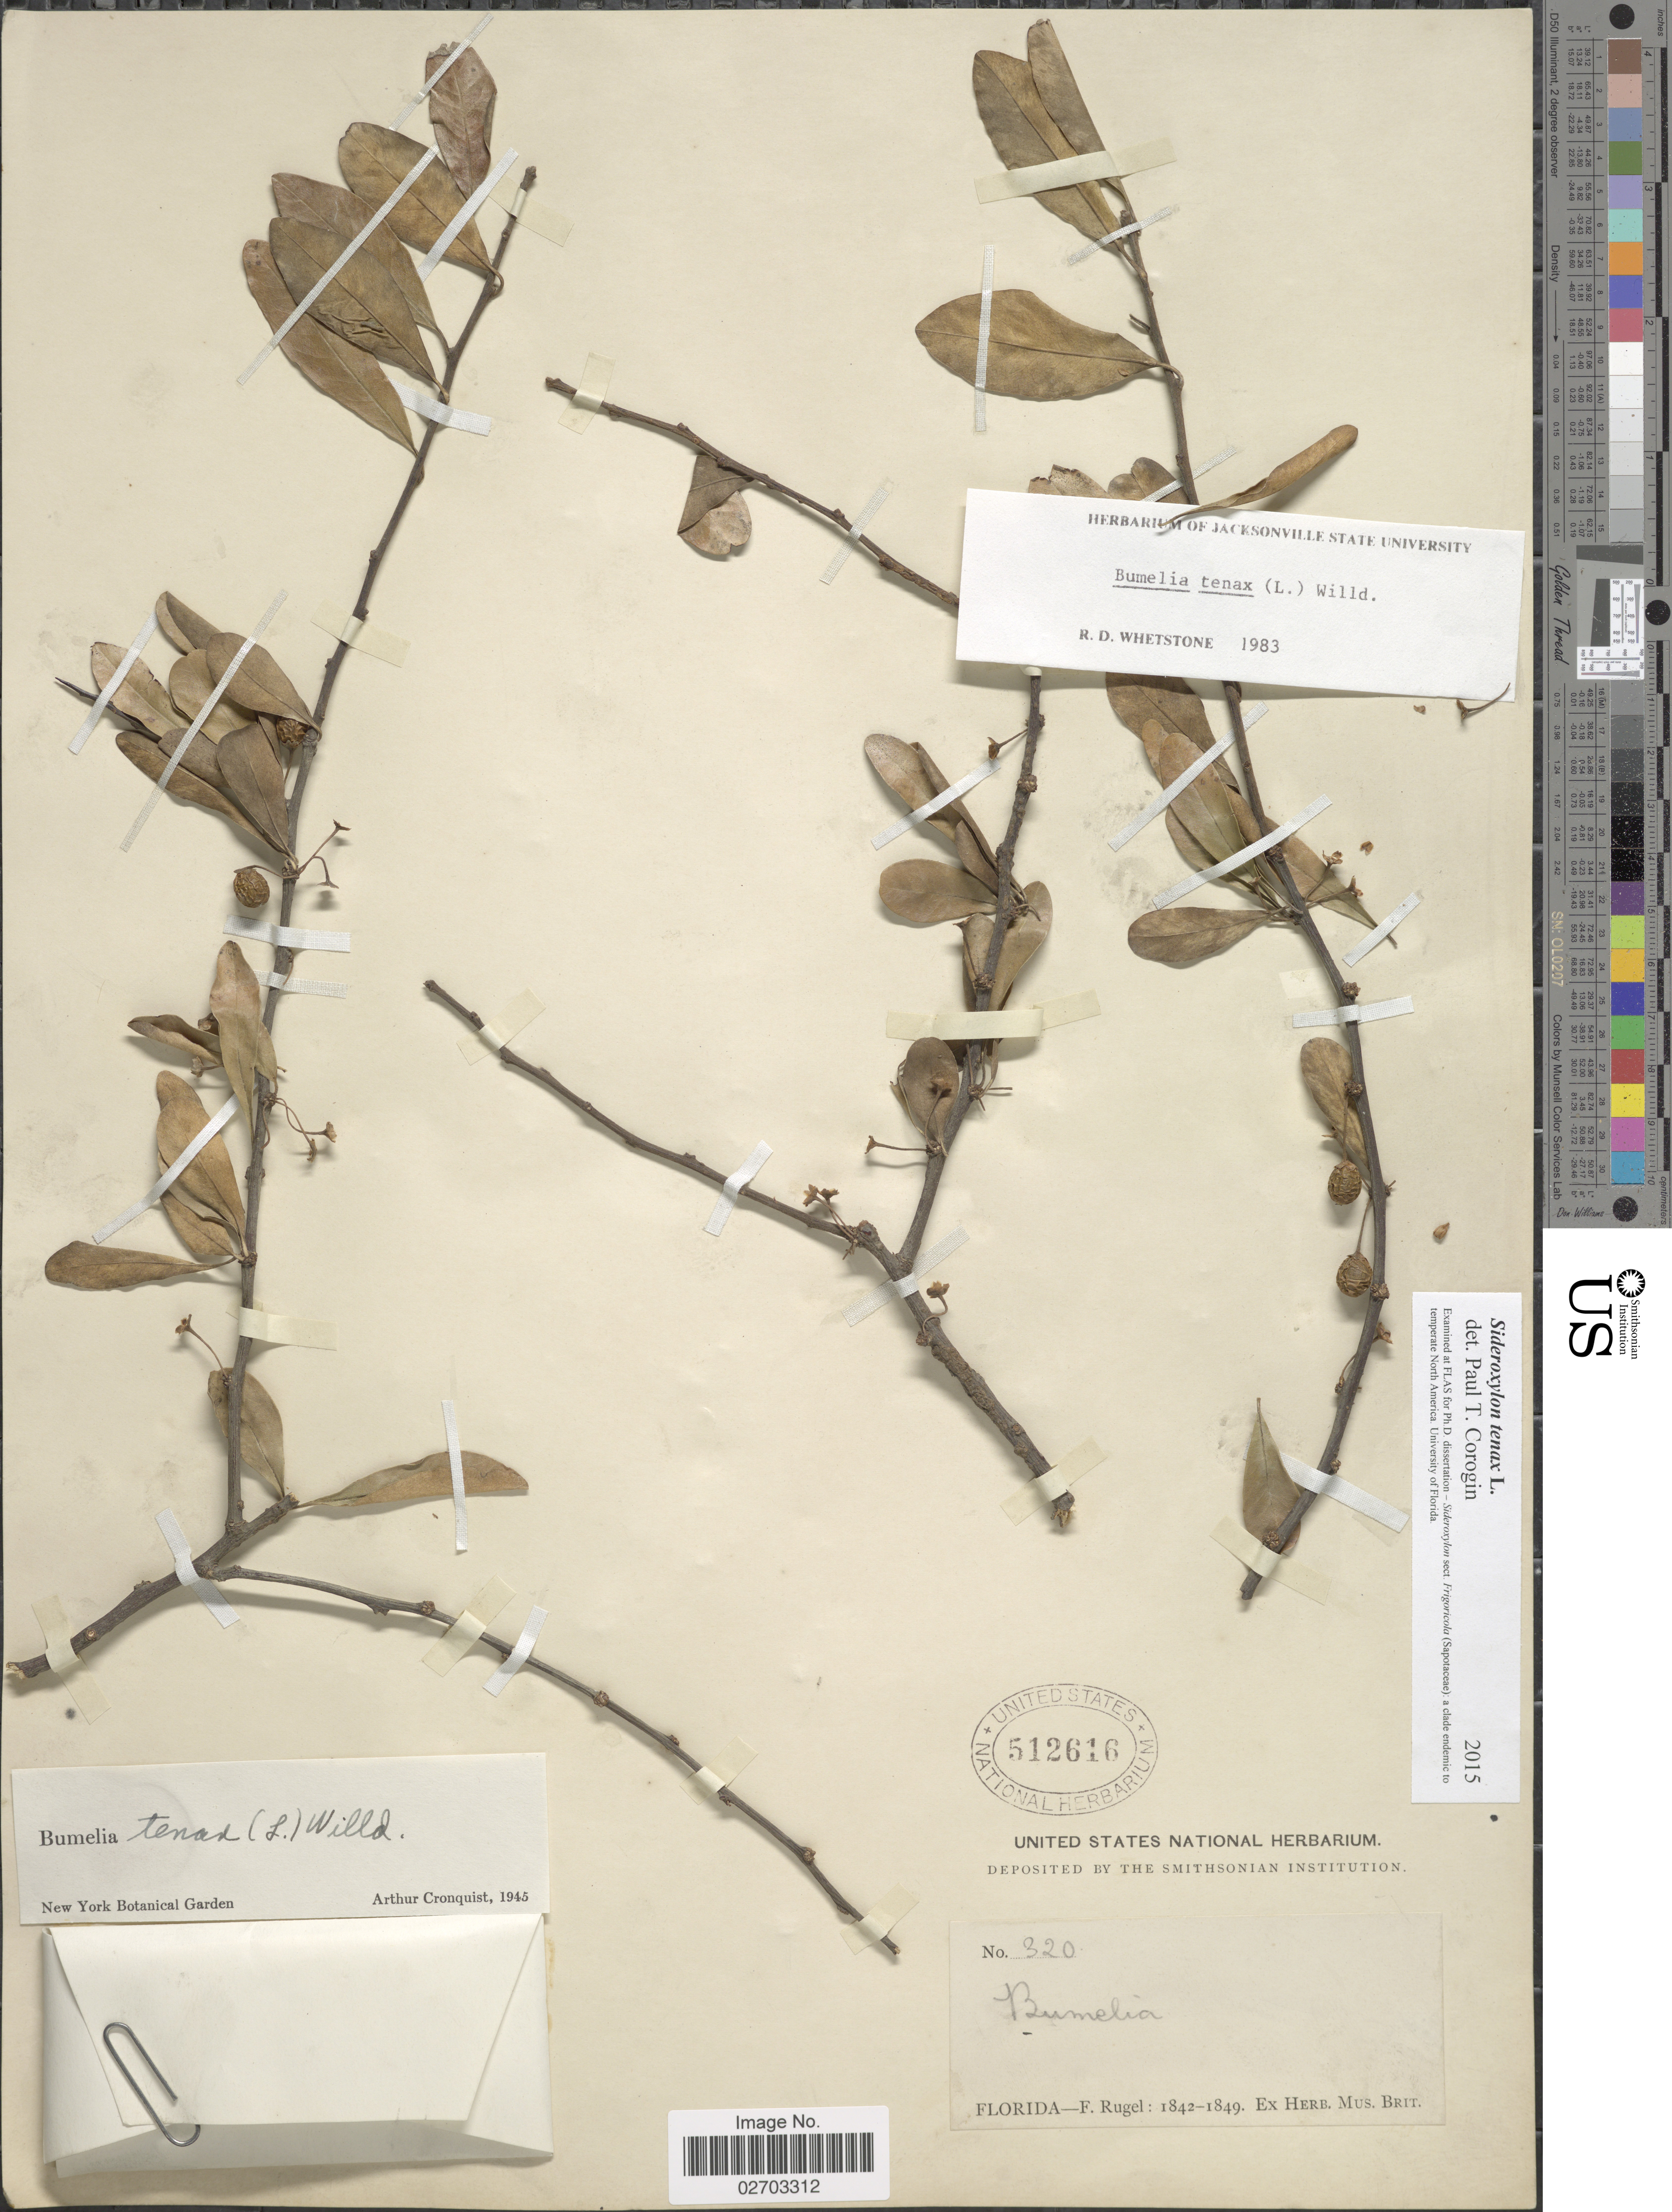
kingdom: Plantae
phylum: Tracheophyta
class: Magnoliopsida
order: Ericales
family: Sapotaceae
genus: Sideroxylon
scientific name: Sideroxylon tenax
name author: L.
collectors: F. Rugel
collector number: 320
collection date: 1842/1849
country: United States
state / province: Florida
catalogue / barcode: US 512616